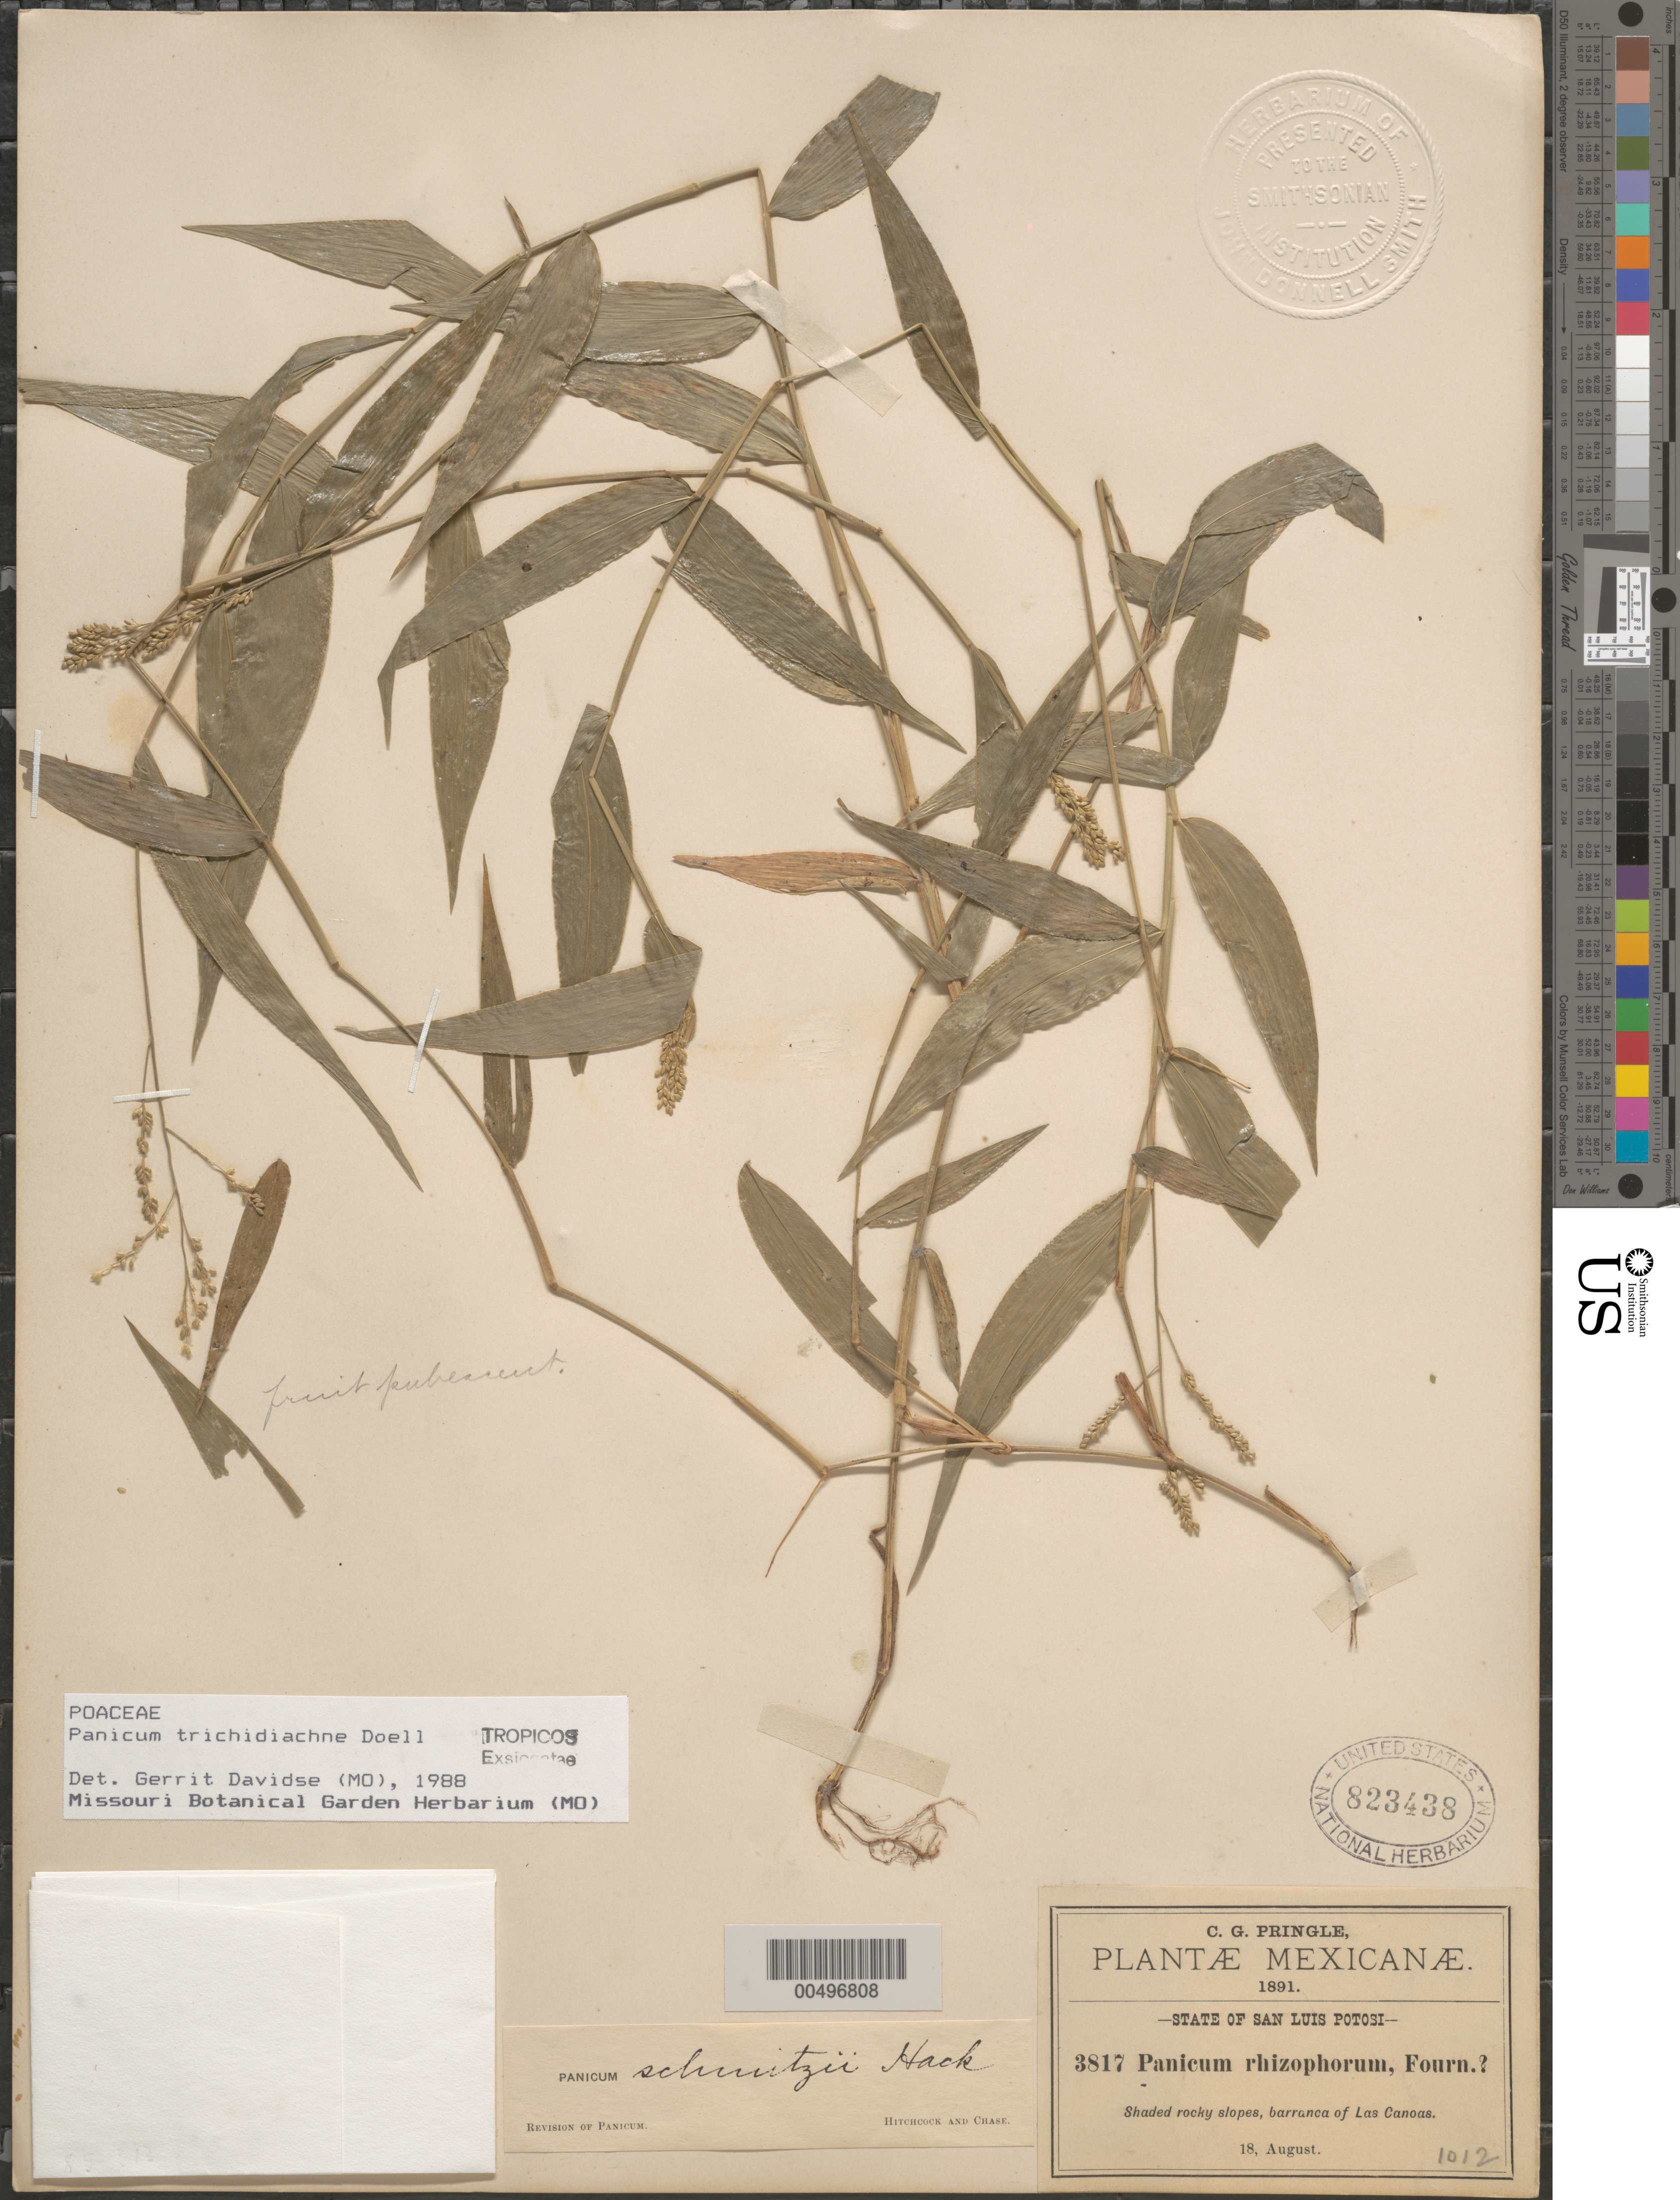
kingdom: Plantae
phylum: Tracheophyta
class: Liliopsida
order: Poales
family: Poaceae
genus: Panicum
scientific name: Panicum trichidiachne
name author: Döll in Mart.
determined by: Davidse, Gerrit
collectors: C. G. Pringle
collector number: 3817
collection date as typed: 18 Aug 1891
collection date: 1891-08-18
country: Mexico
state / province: San Luis Potosi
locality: Barrancas of Las Canoas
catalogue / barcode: US 823438